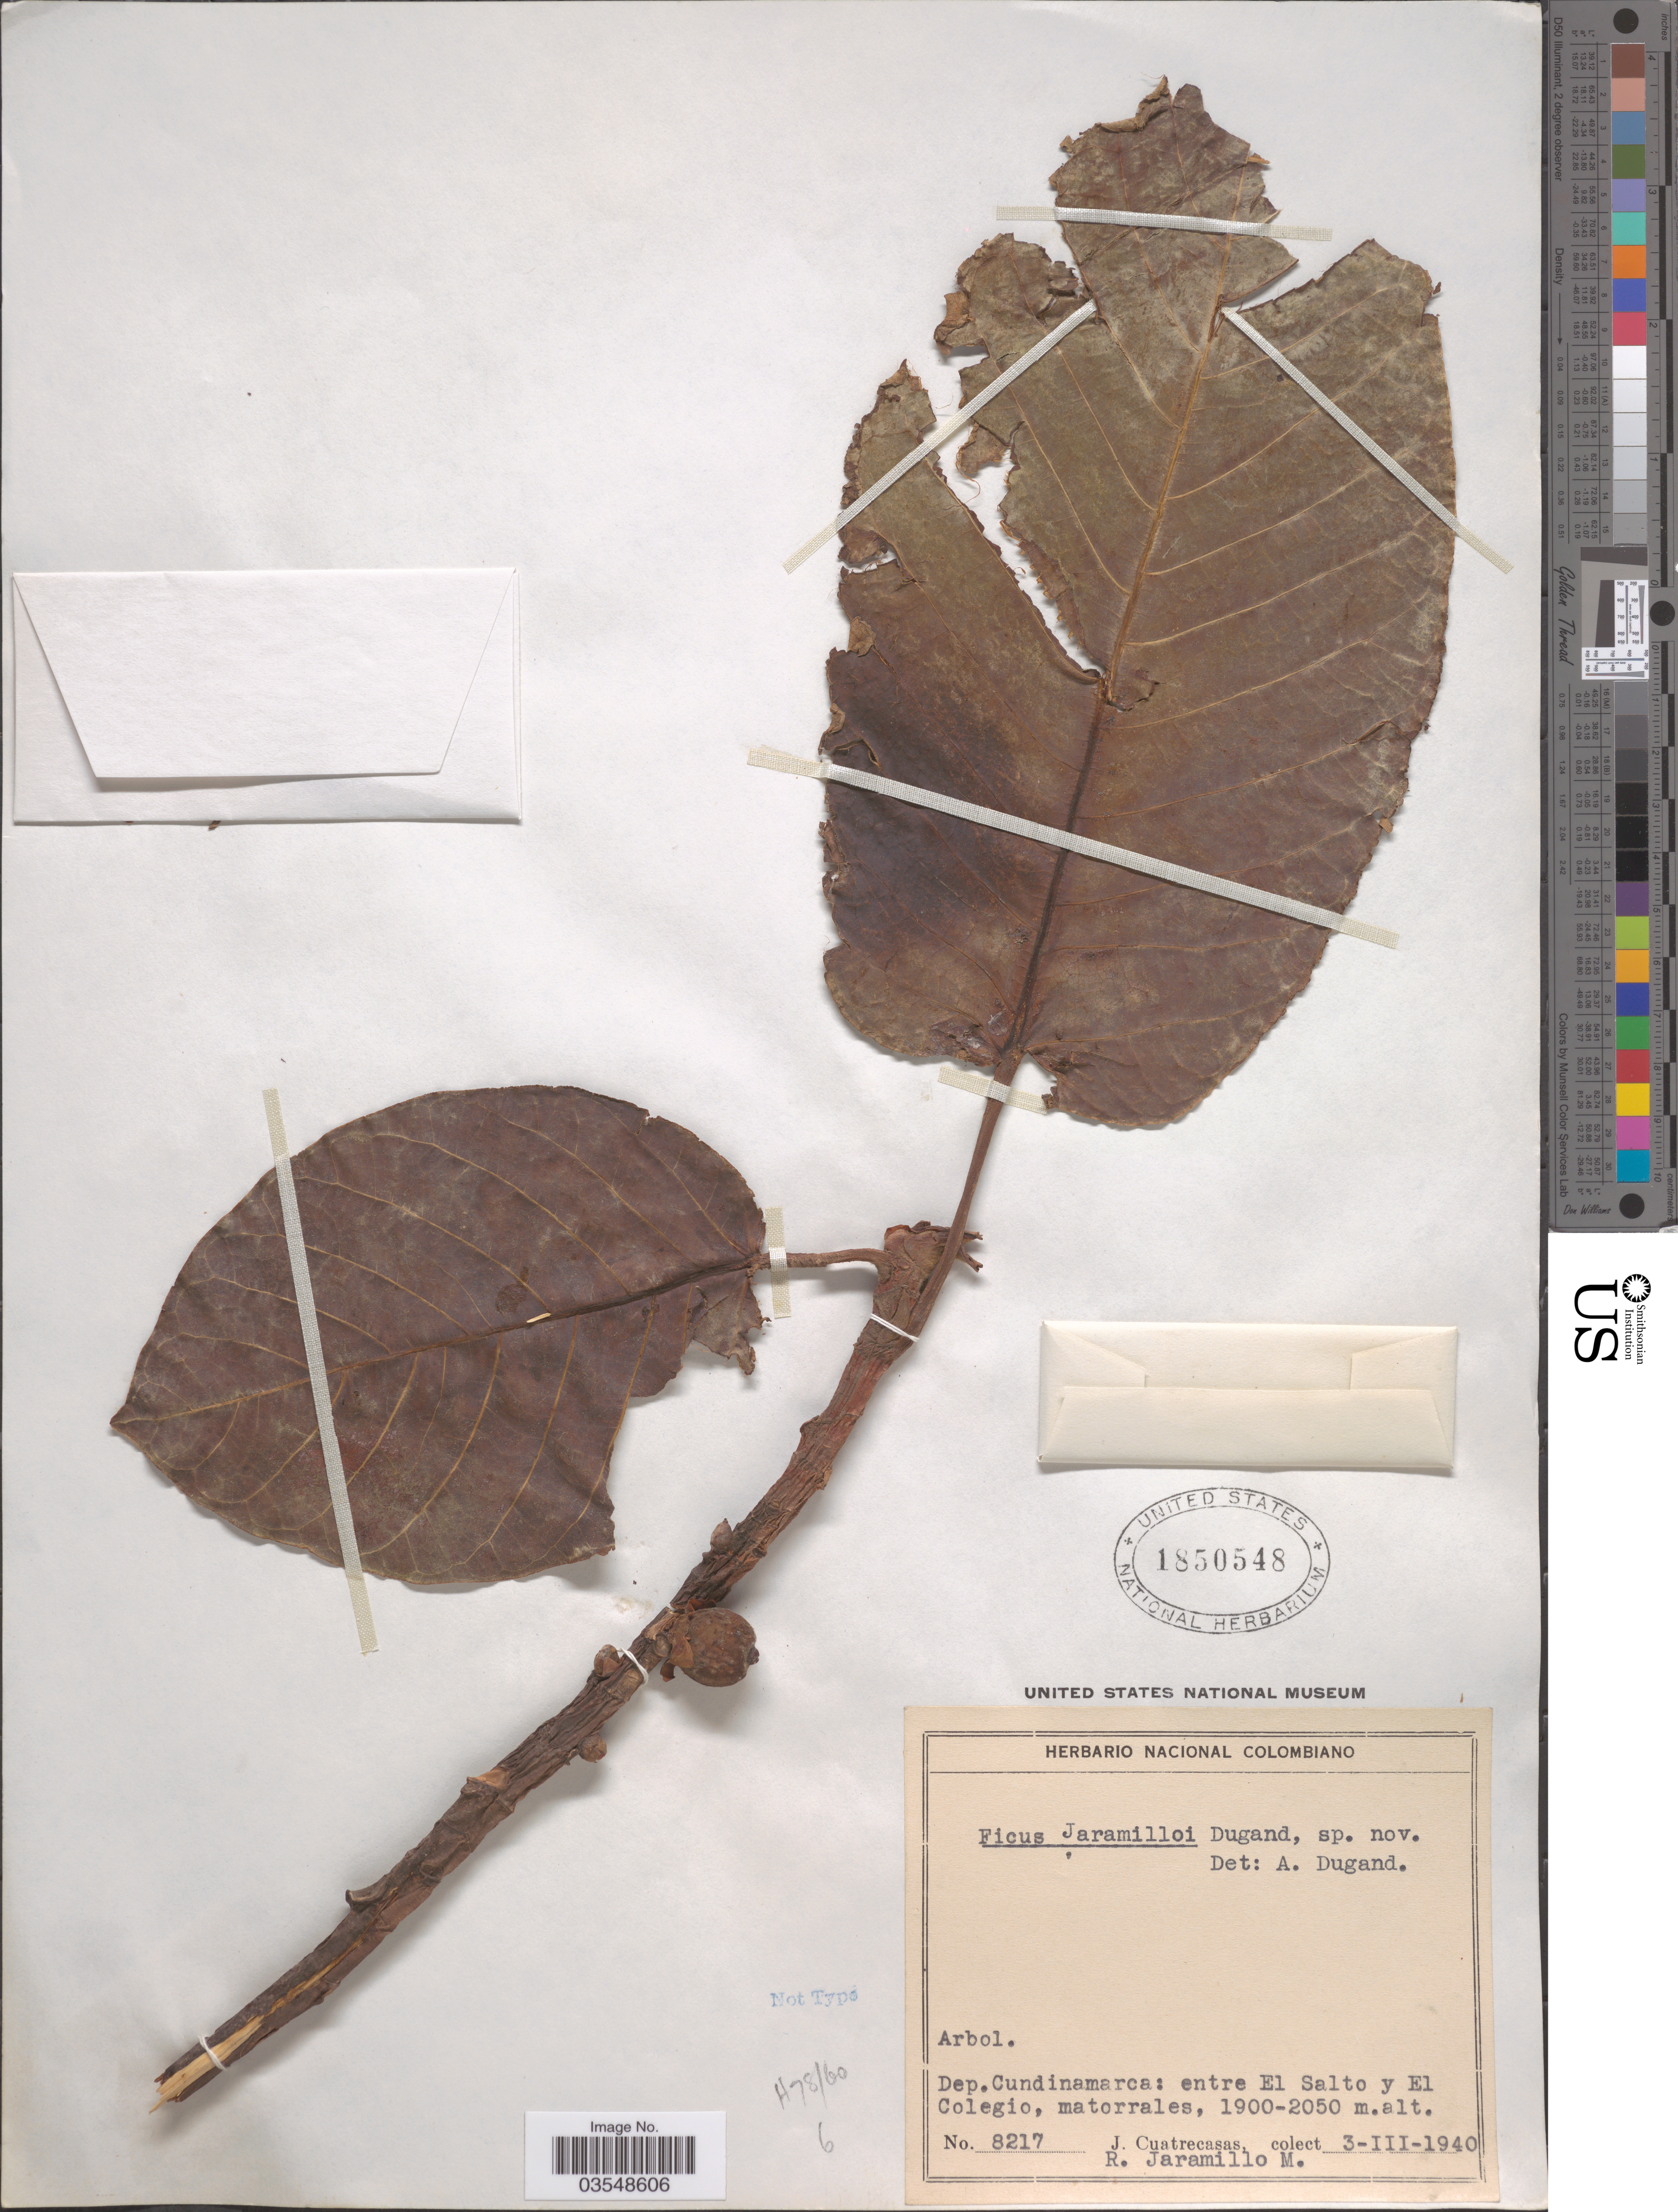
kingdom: Plantae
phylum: Tracheophyta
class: Magnoliopsida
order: Rosales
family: Moraceae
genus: Ficus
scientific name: Ficus jaramilloi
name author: Dugand G.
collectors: J. Cuatrecasas & R. Jaramillo M.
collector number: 8217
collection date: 1940-03-03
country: Colombia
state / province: Cundinamarca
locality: Dep. Cundinamarca: entre El Salto y El Colegio, matorrales.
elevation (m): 1900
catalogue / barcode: US 1850548